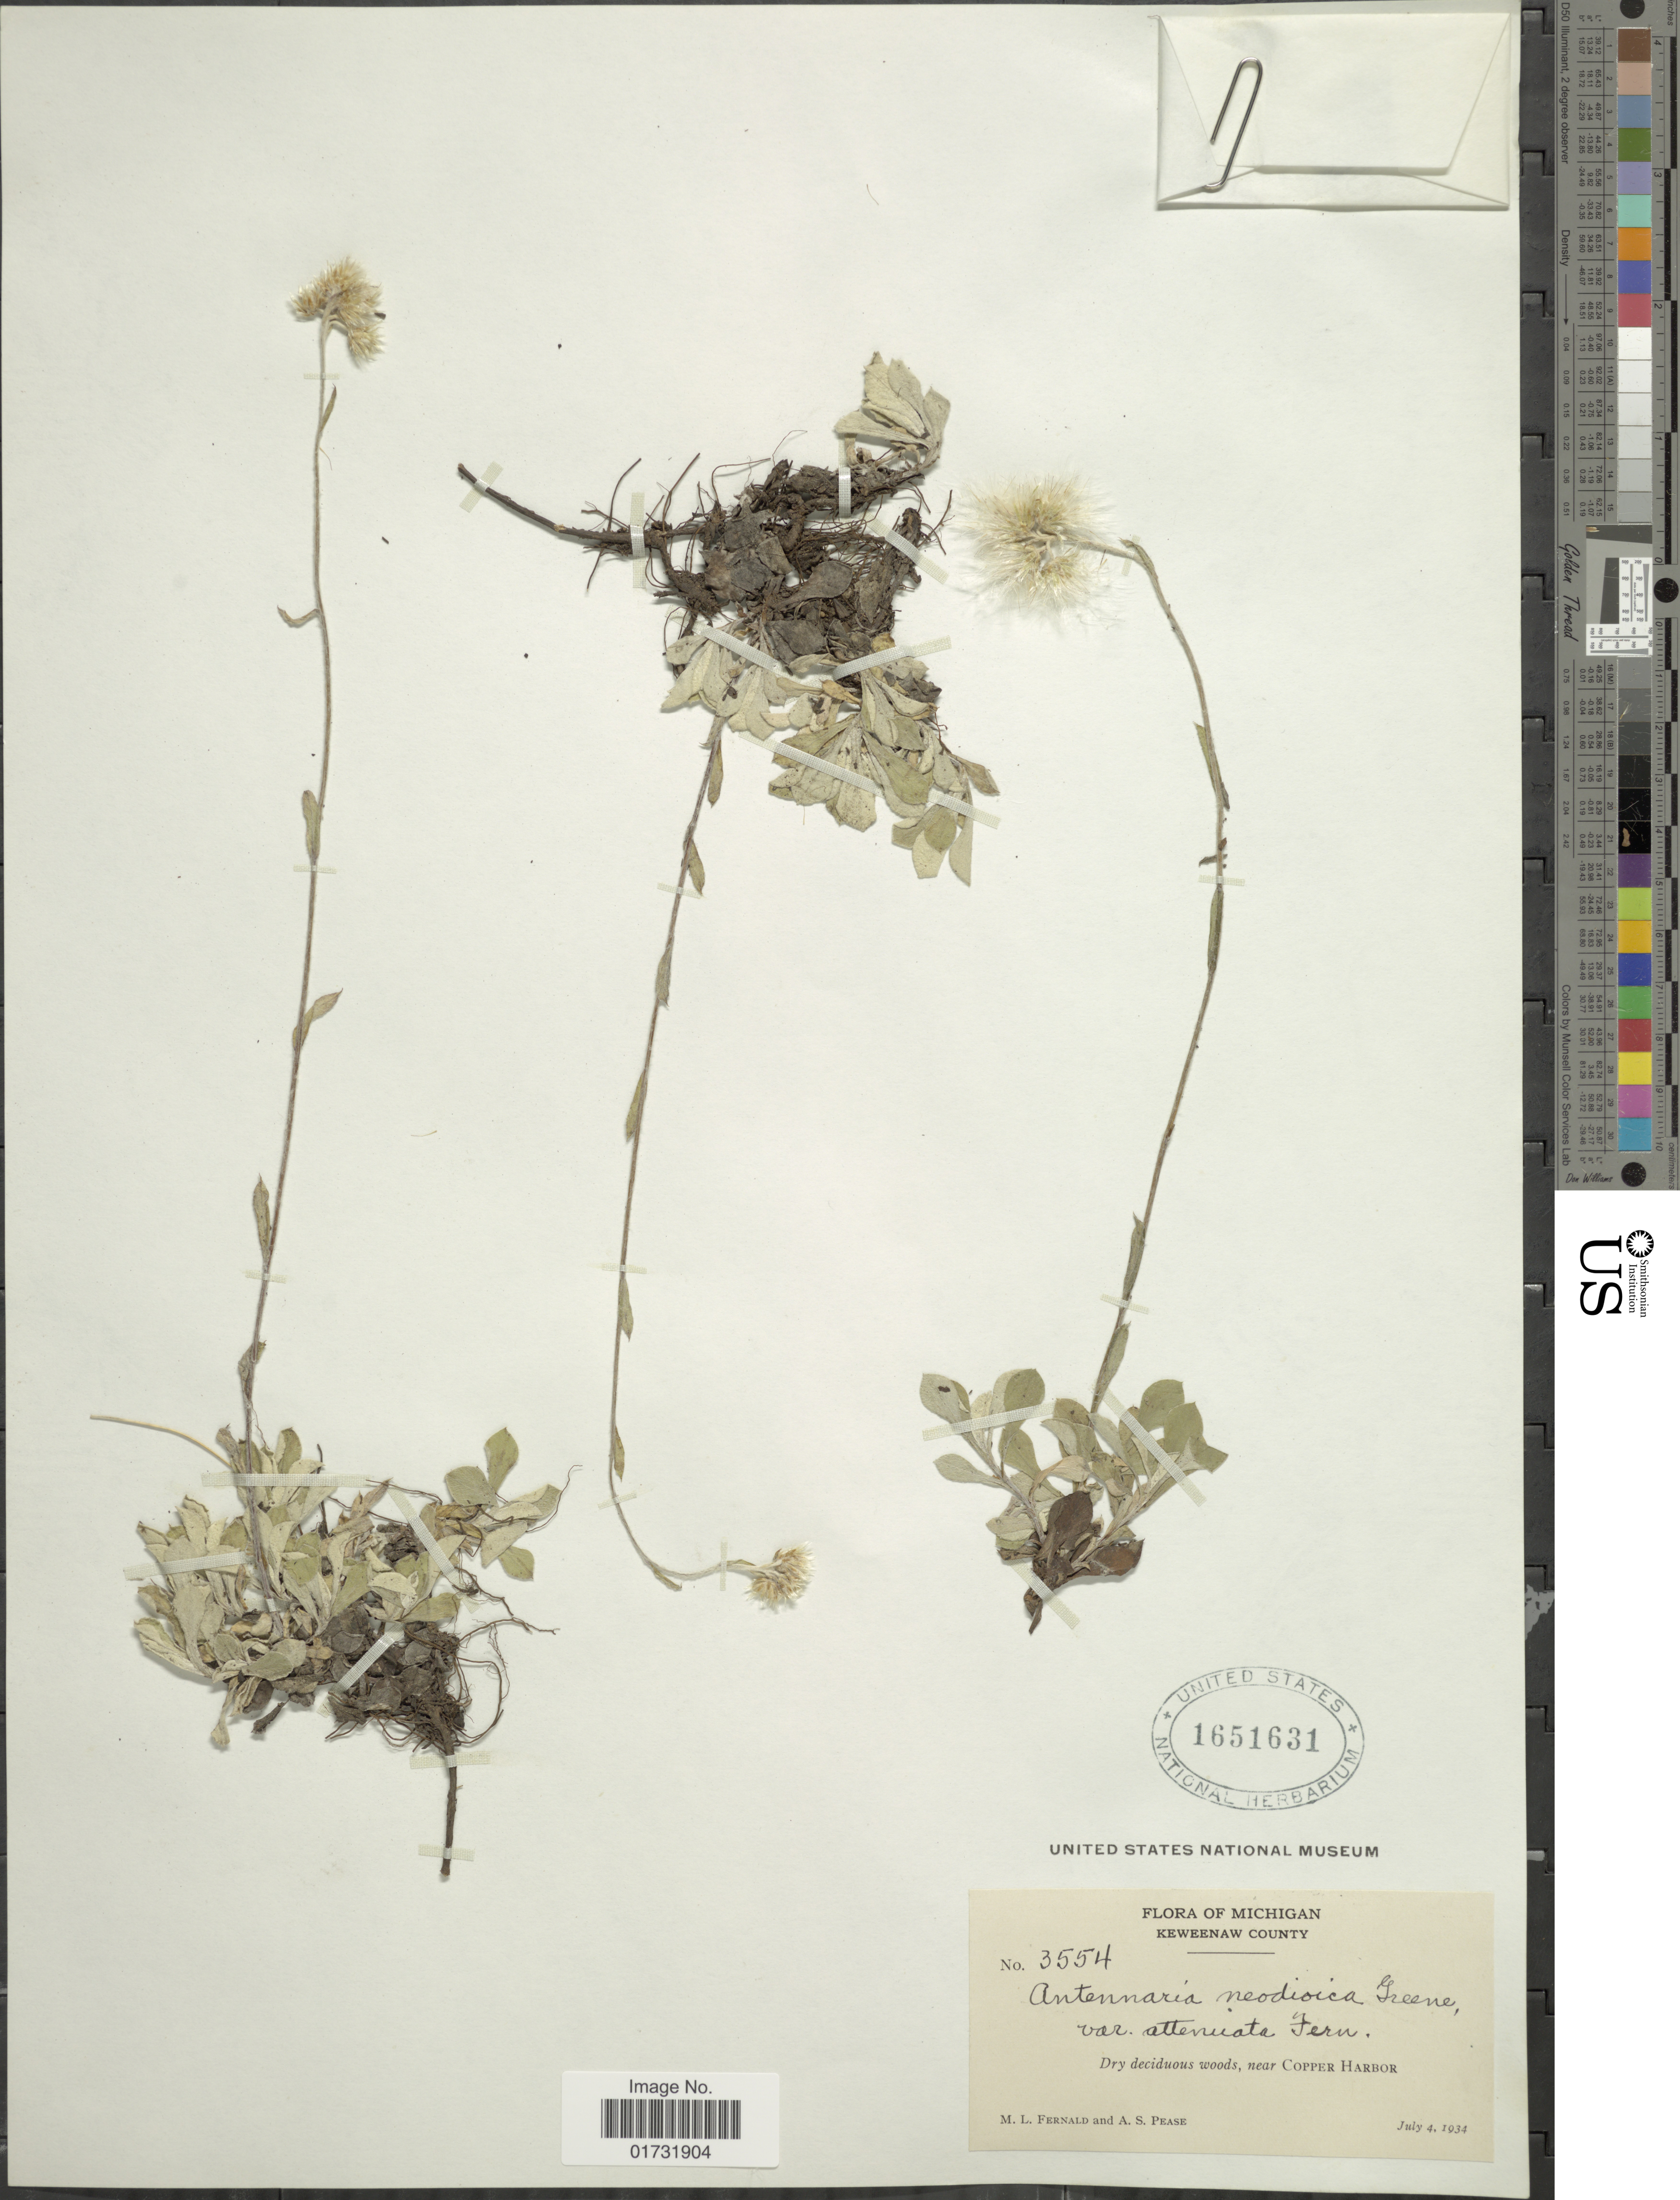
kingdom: Plantae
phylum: Tracheophyta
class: Magnoliopsida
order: Asterales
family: Asteraceae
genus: Antennaria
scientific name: Antennaria neodioica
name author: Greene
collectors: M. L. Fernald & A. S. Pease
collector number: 3554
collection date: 1934-07-04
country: United States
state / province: Michigan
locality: Keweenaw County. near Copper Harbour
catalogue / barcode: US 1651631